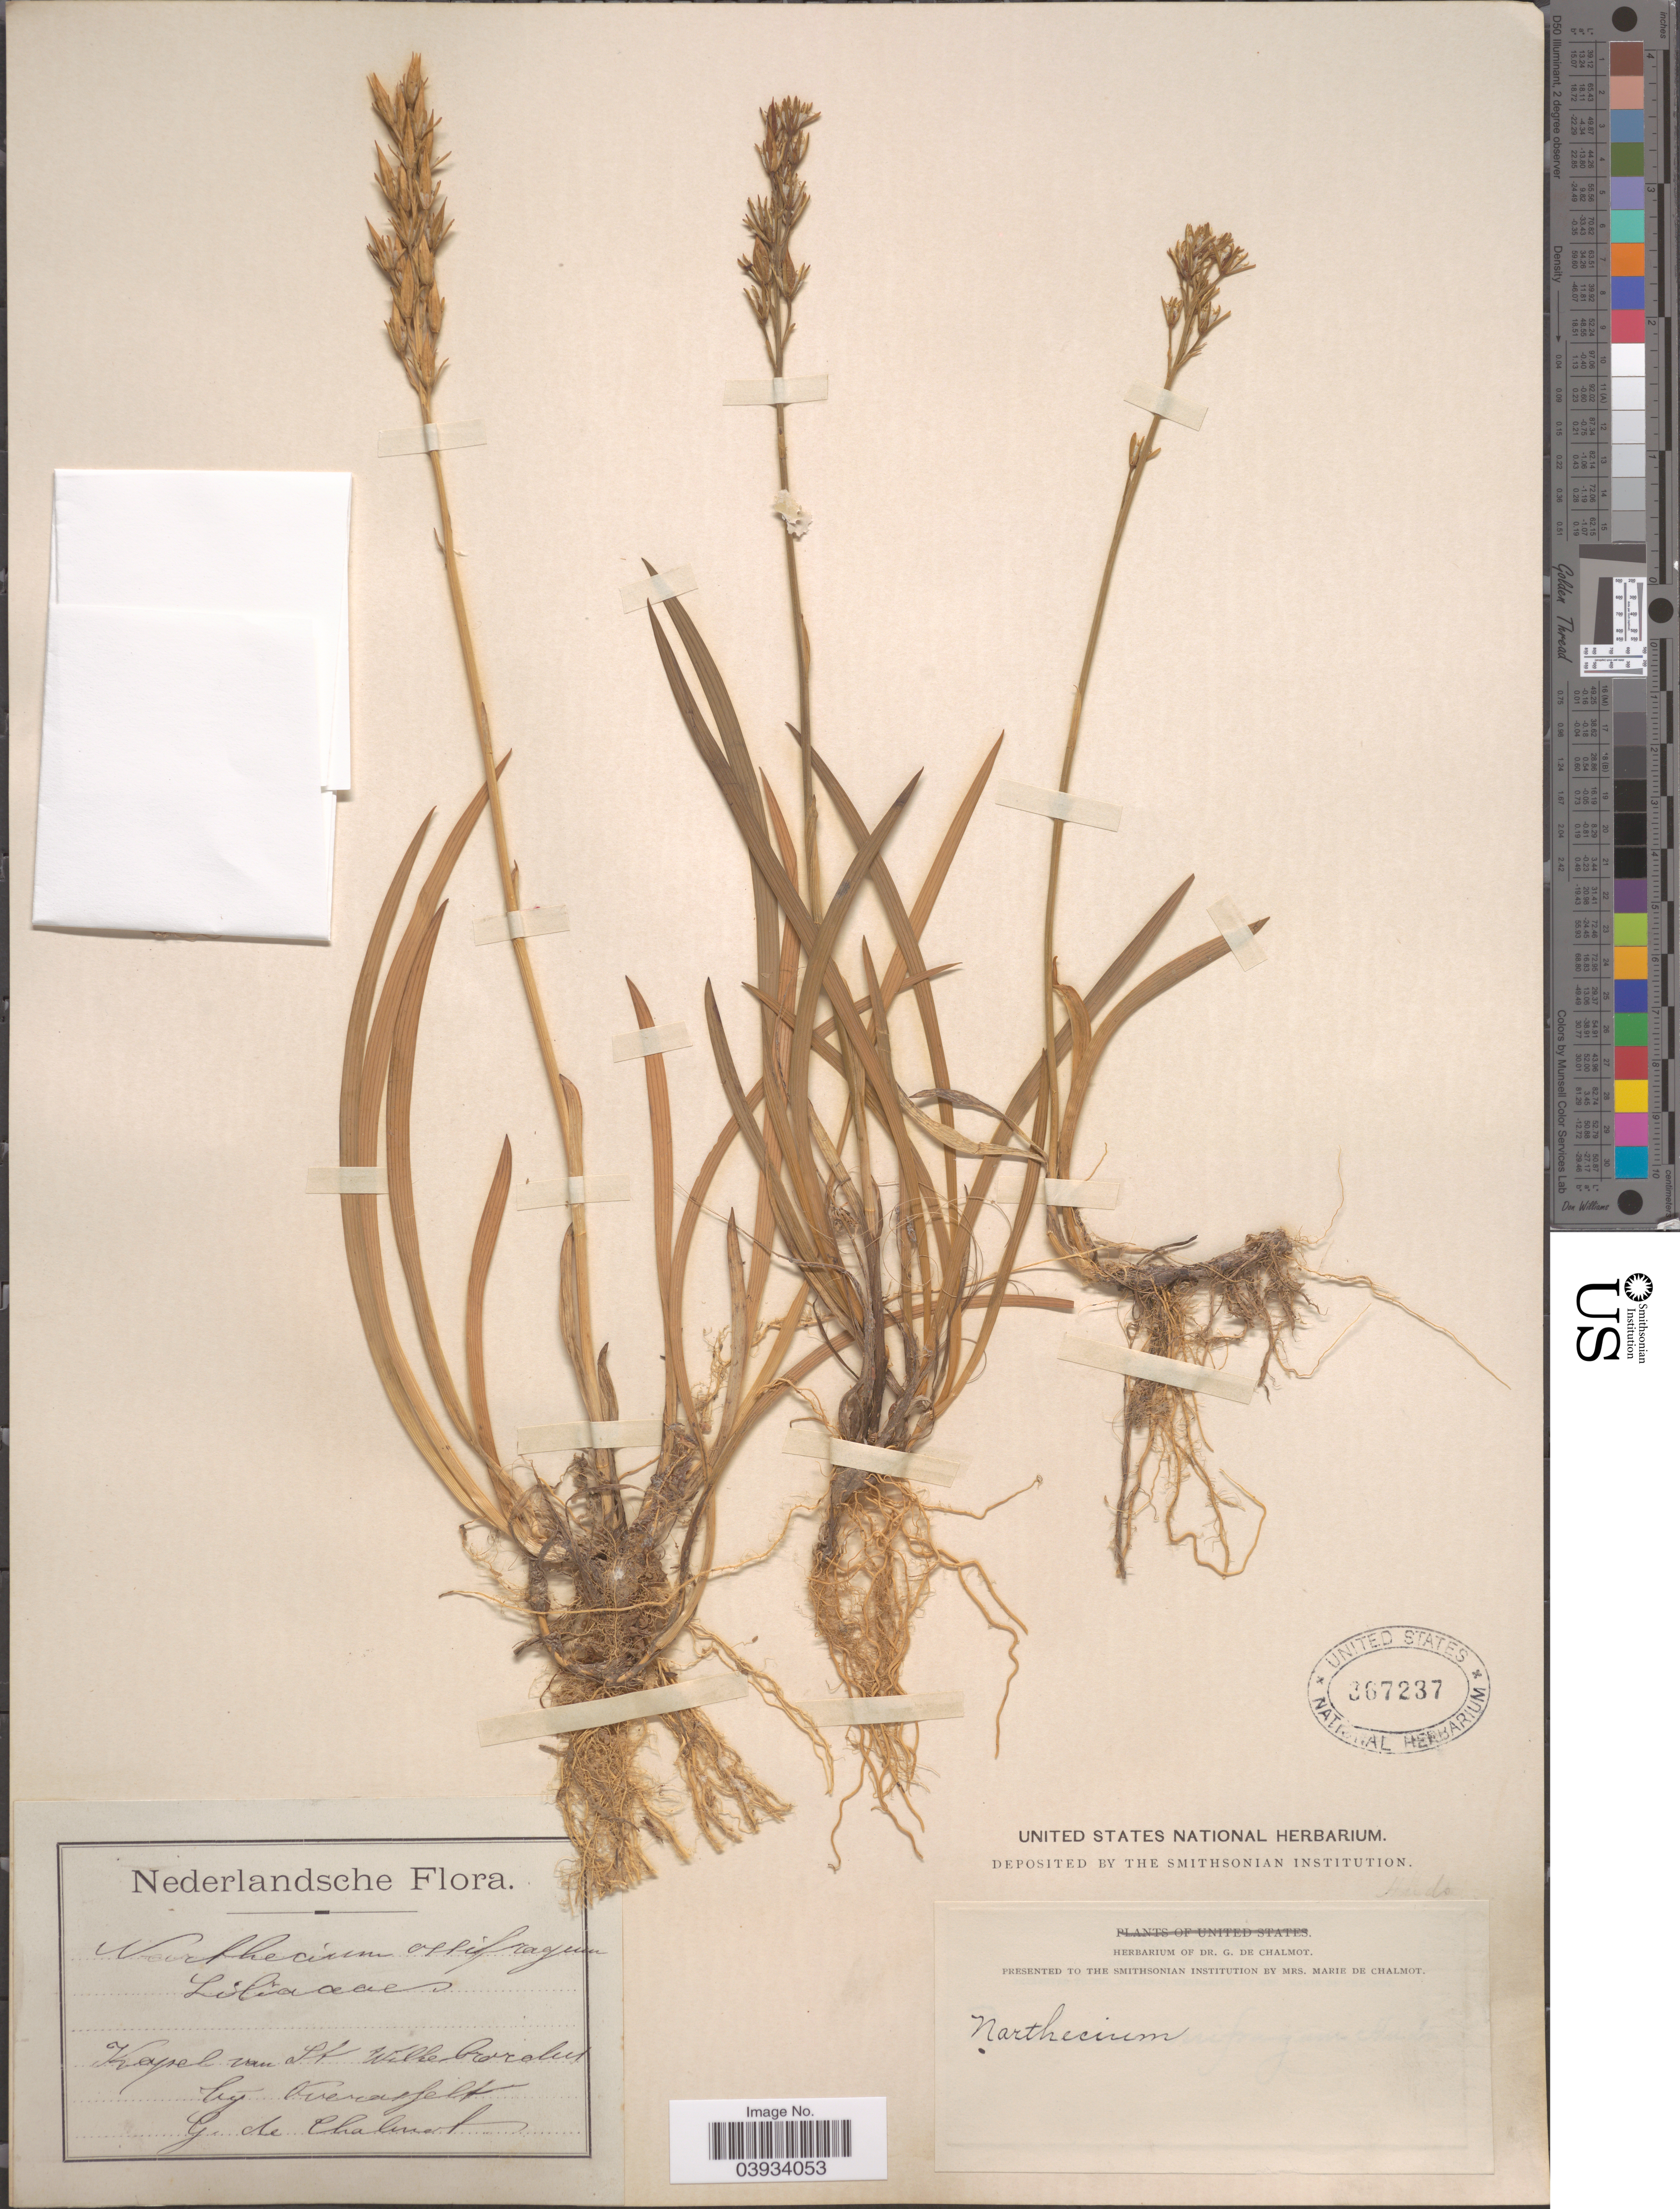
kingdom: Plantae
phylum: Tracheophyta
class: Liliopsida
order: Dioscoreales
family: Nartheciaceae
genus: Narthecium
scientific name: Narthecium ossifragum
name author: Huds.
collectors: G. de Chalmot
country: Netherlands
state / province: Gelderland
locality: Kapel van St Williebrordus bij Overasselt.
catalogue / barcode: US 367237